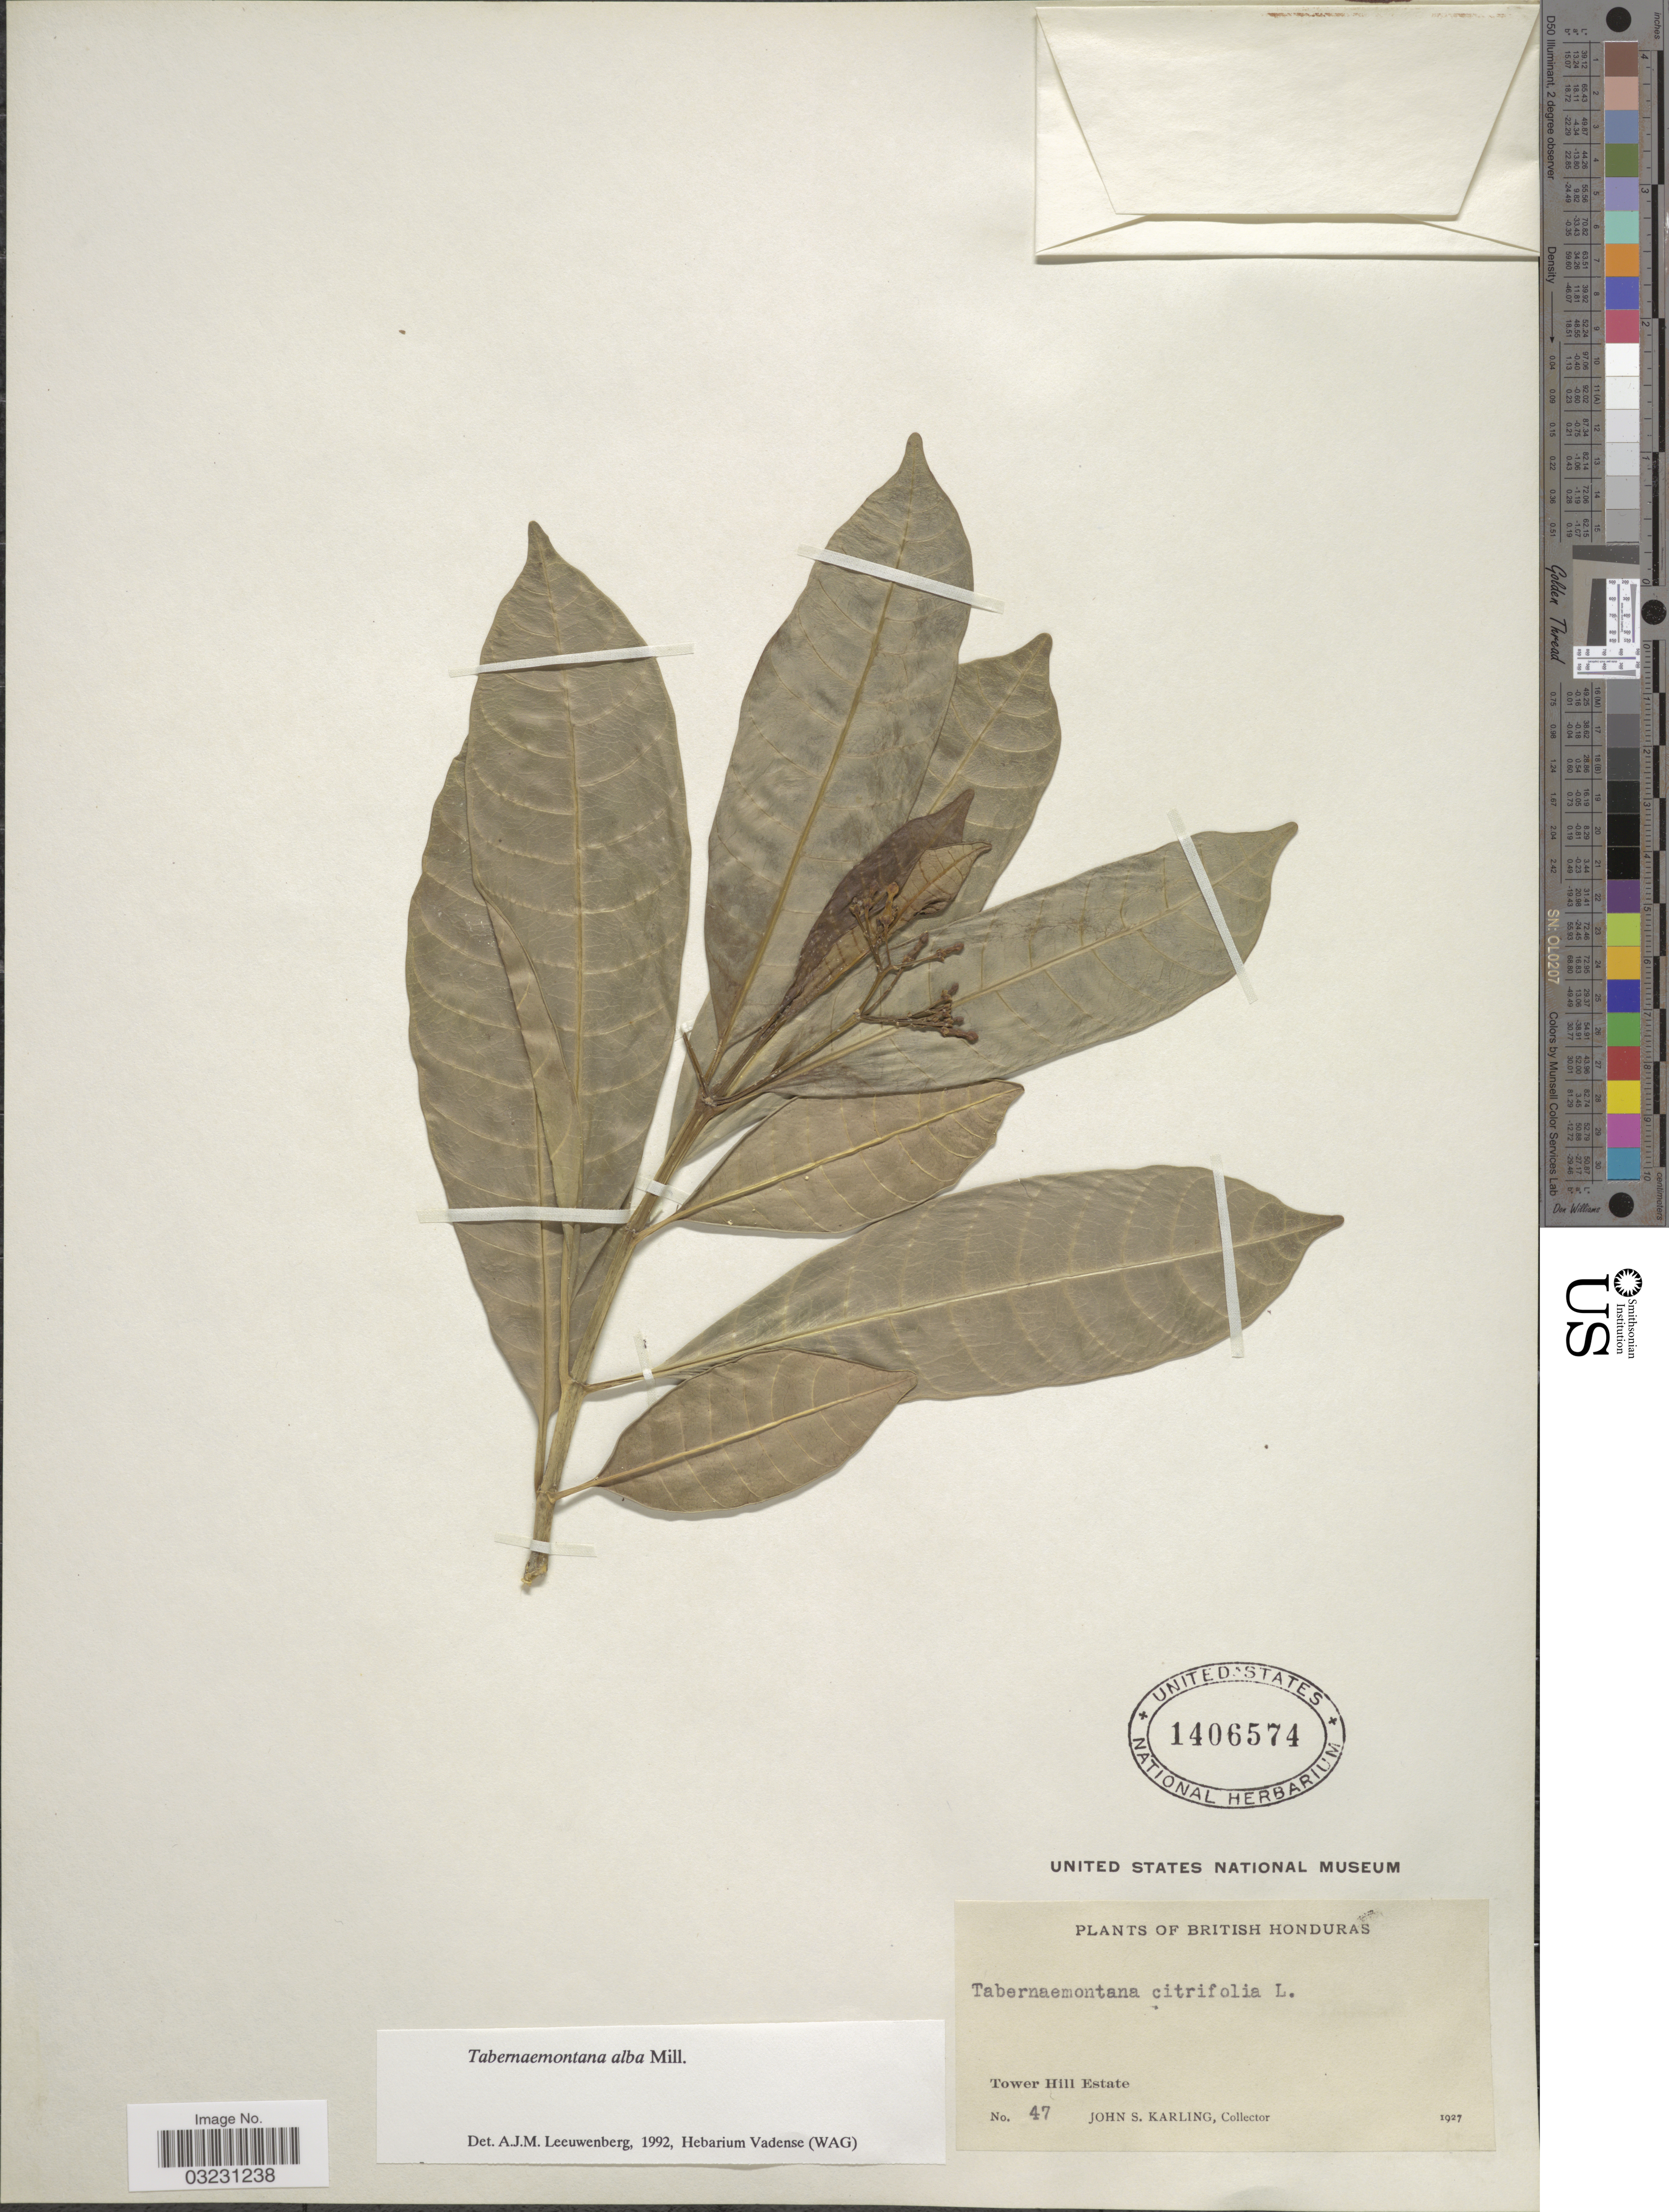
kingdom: Plantae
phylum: Tracheophyta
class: Magnoliopsida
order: Gentianales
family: Apocynaceae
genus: Tabernaemontana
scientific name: Tabernaemontana alba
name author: Mill.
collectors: J. Karling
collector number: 47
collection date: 1927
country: Belize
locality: British Honduras, Tower Hill Estate.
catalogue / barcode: US 1406574